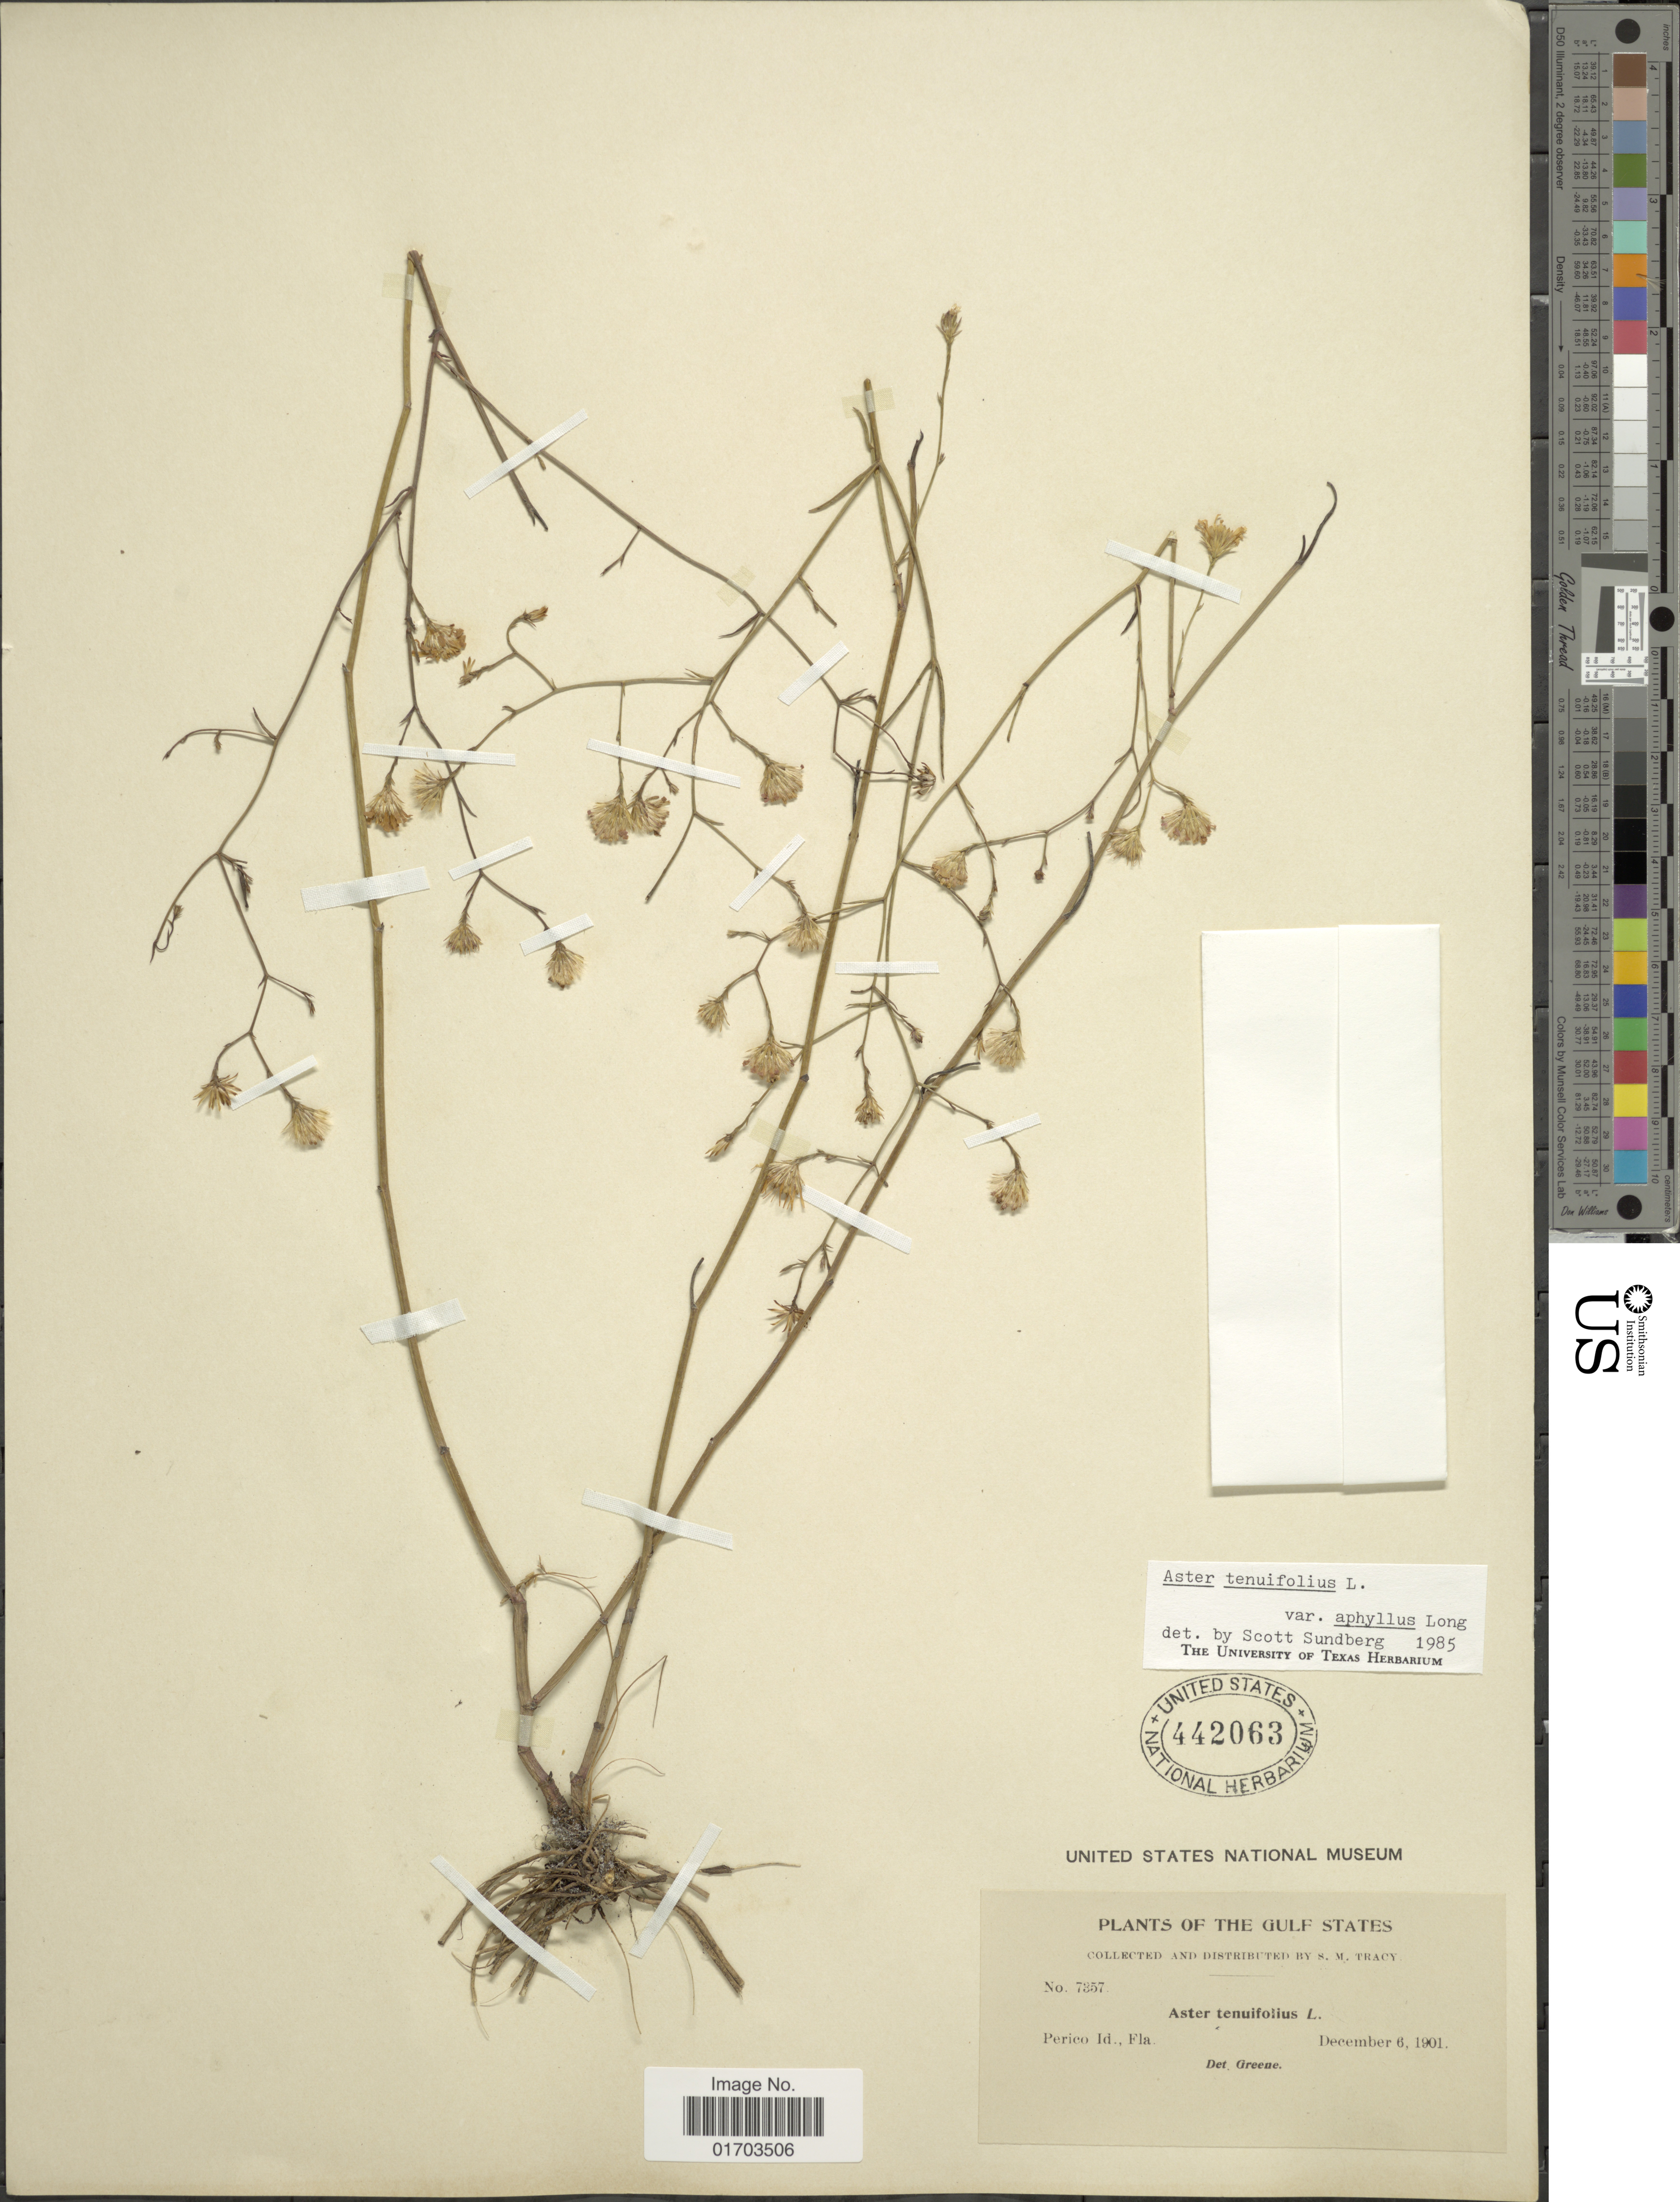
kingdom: Plantae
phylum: Tracheophyta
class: Magnoliopsida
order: Asterales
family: Asteraceae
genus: Symphyotrichum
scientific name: Symphyotrichum tenuifolium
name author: (L.) G.L. Nesom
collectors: S. M. Tracy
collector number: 7357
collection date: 1901-12-06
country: United States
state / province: Florida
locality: The Gulf States, Perico Id.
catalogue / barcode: US 442063